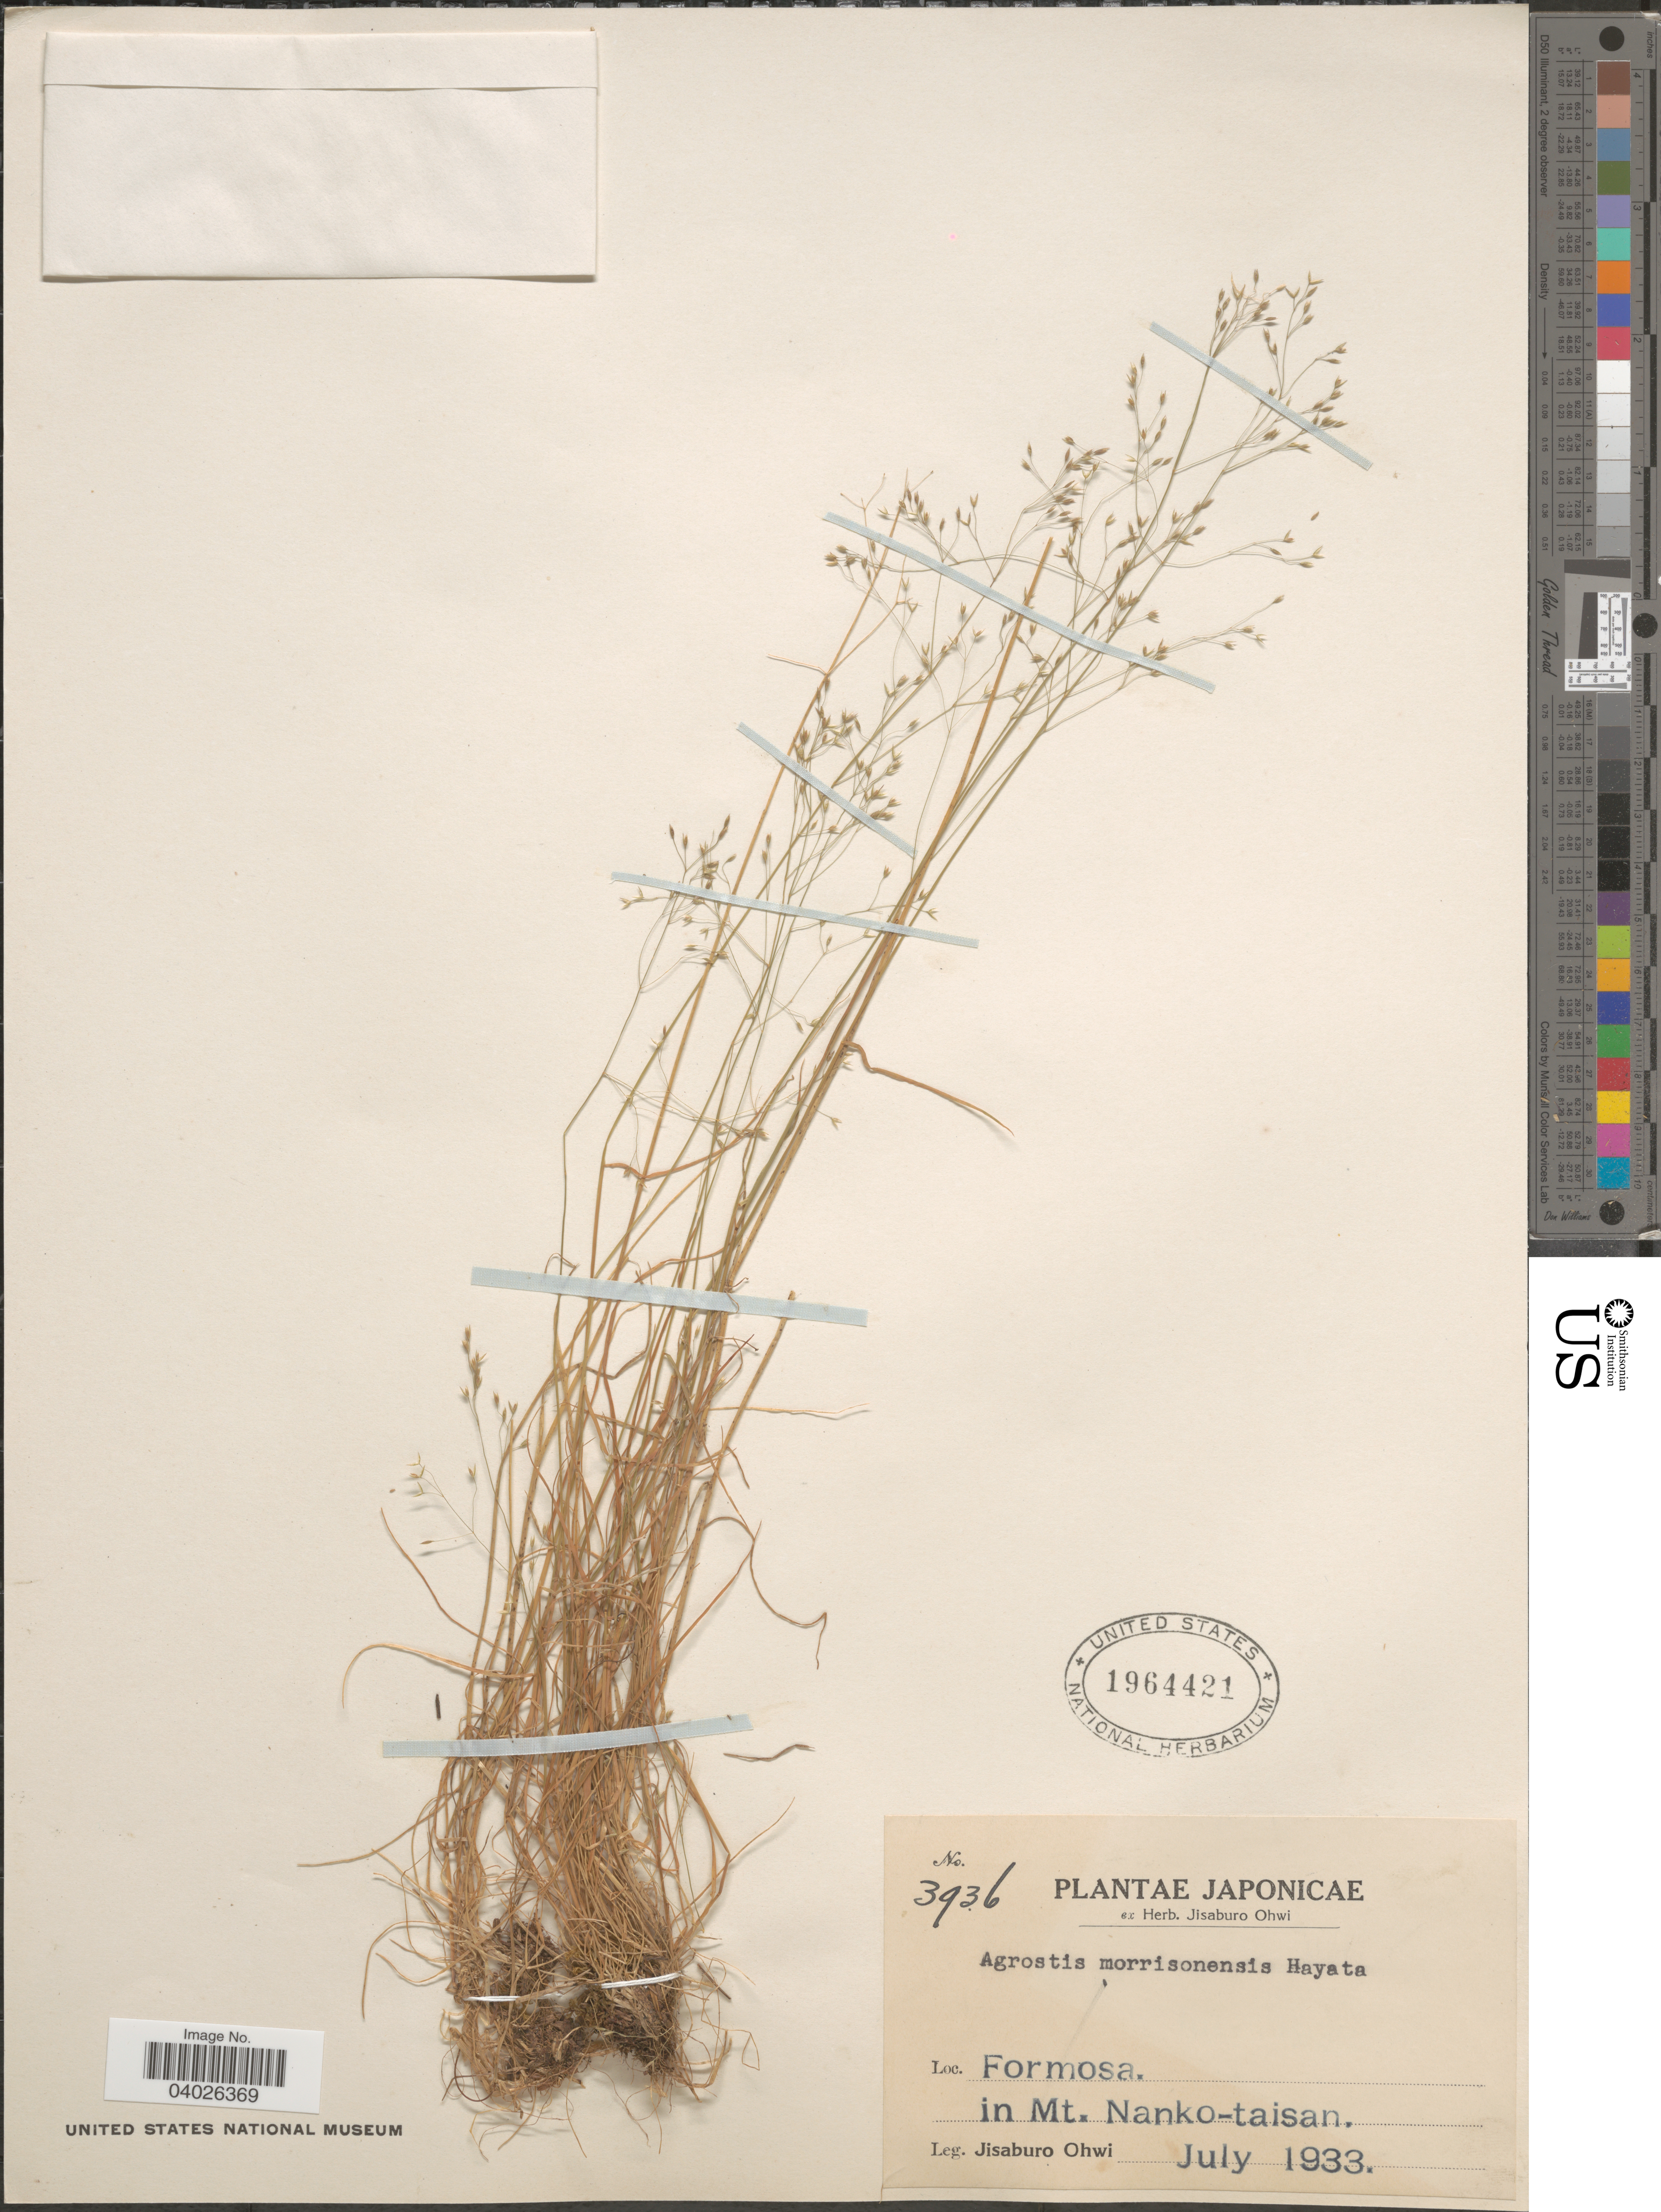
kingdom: Plantae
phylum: Tracheophyta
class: Liliopsida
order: Poales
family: Poaceae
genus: Agrostis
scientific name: Agrostis infirma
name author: Büse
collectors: J. Ohwi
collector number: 3936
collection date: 1933-07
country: Taiwan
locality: Formosa. in Mt. Nanko-taisan.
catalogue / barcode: US 1964421